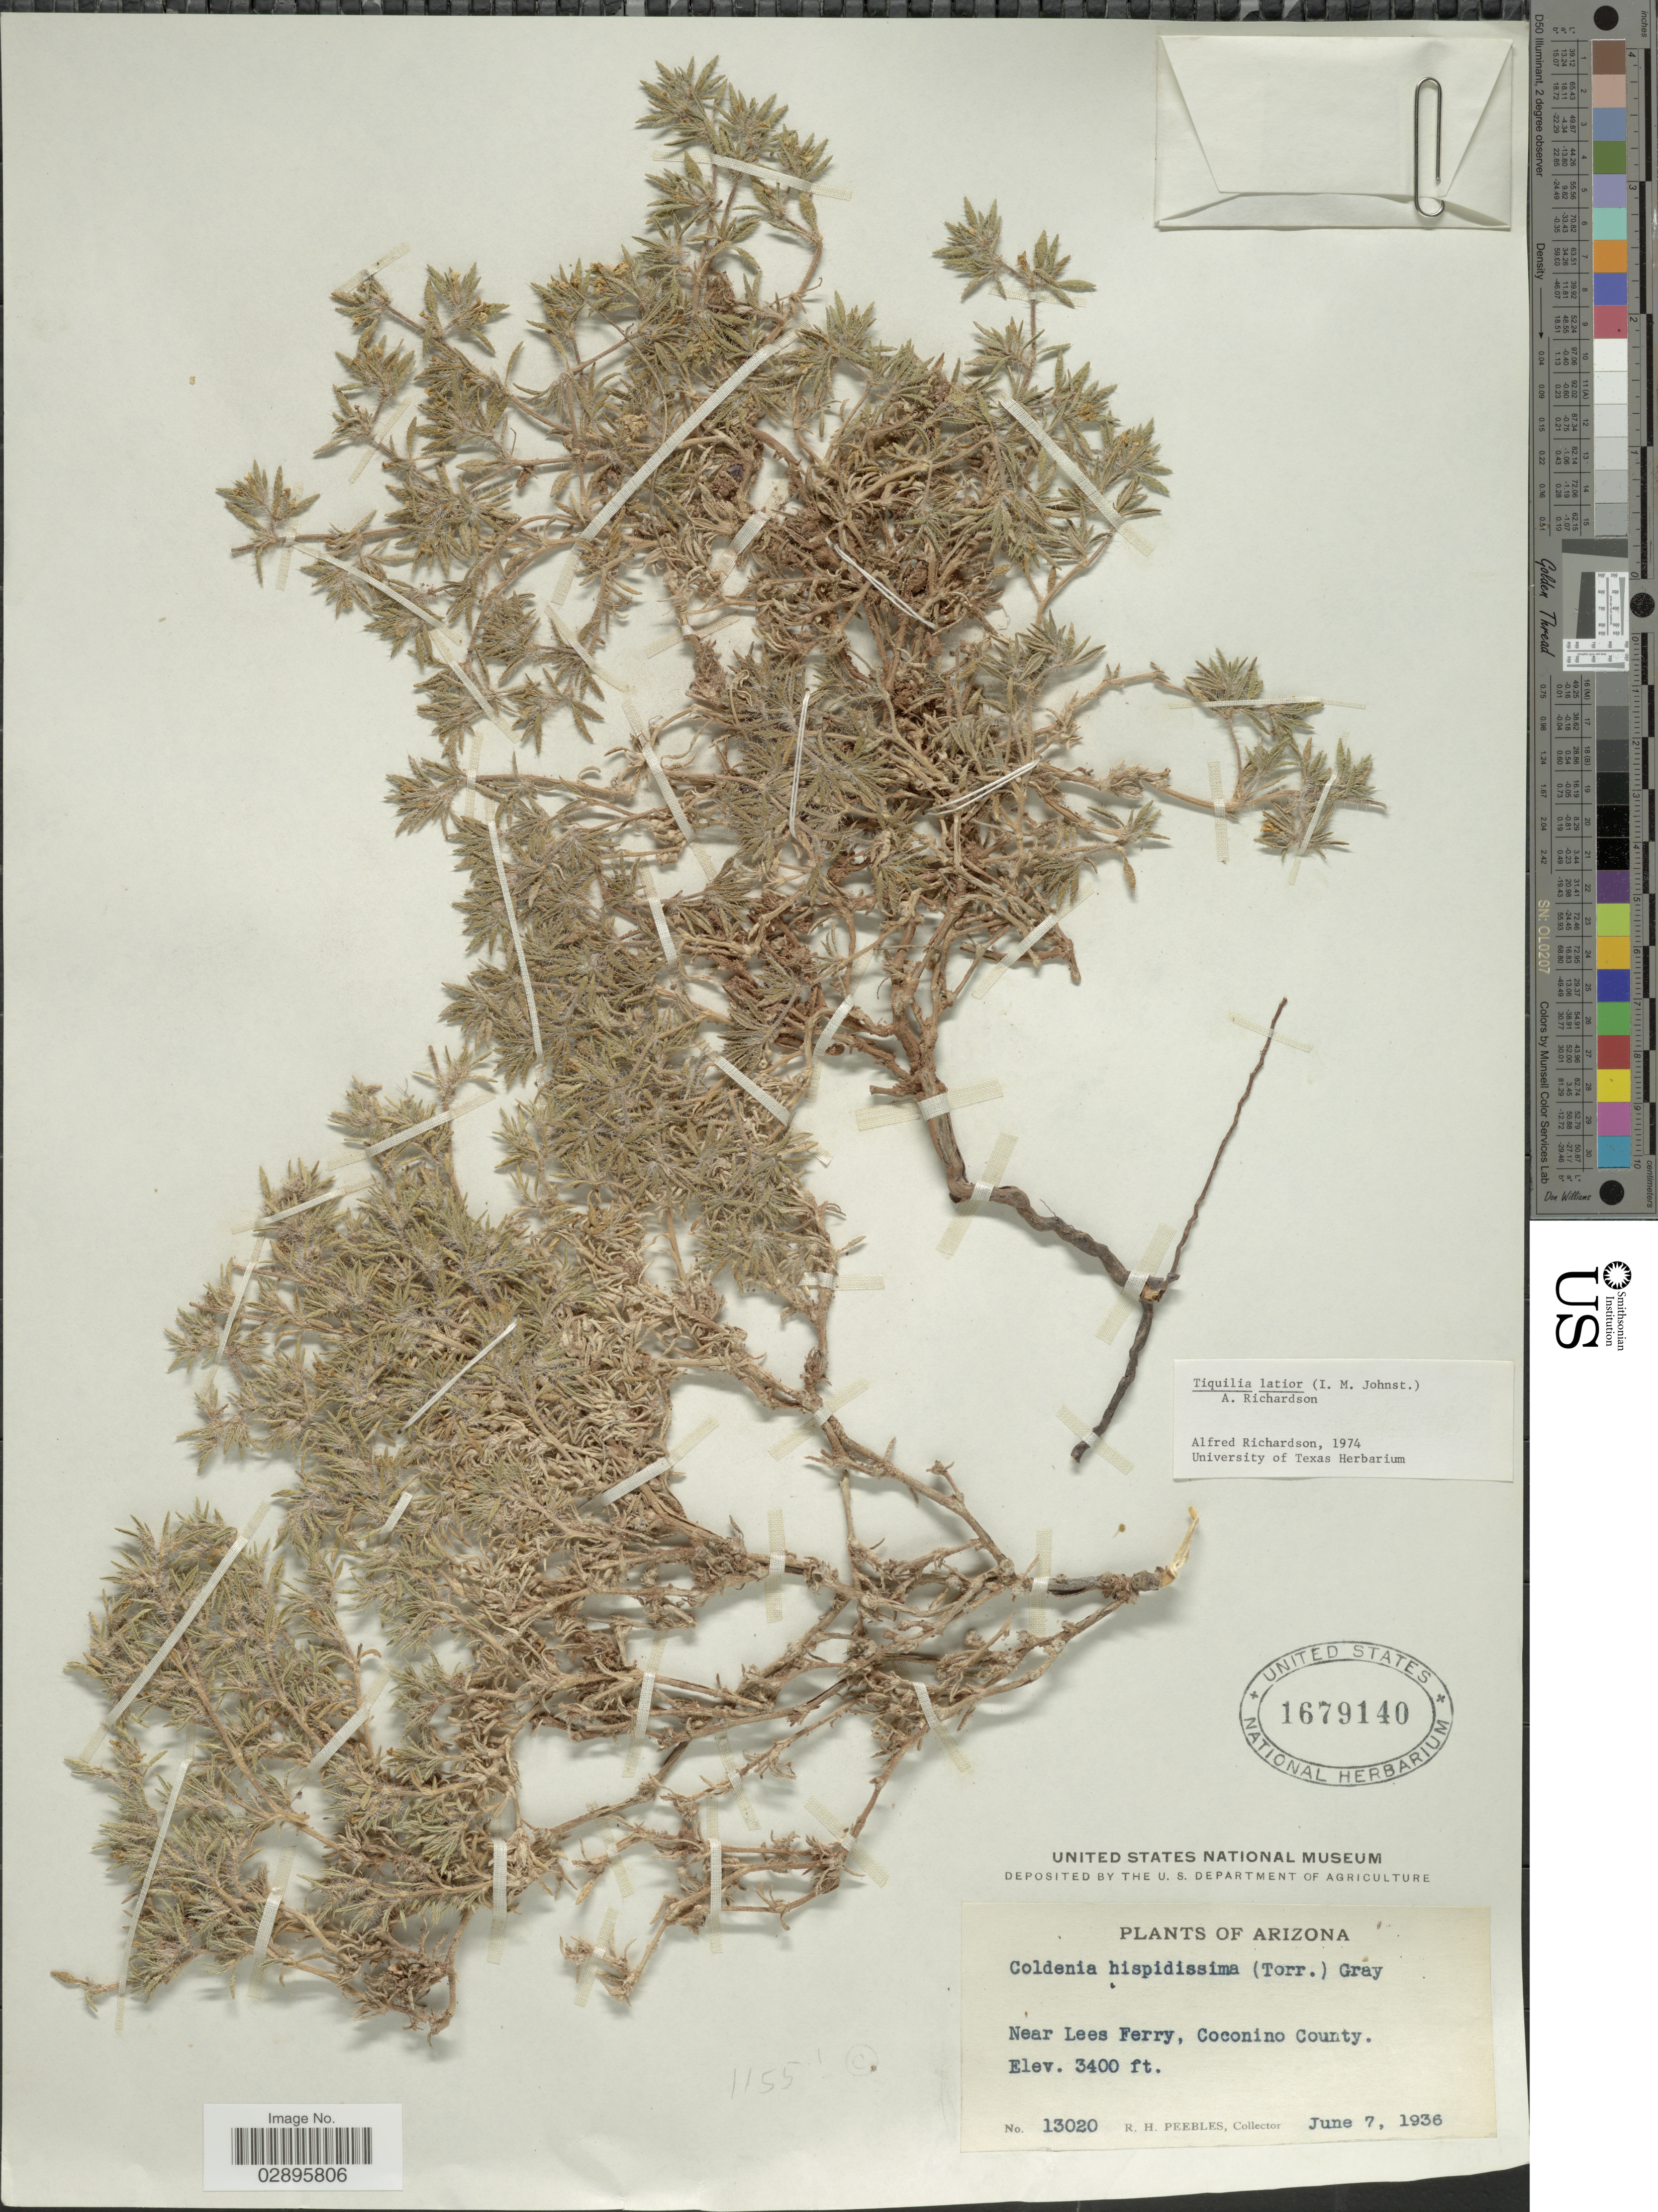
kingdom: Plantae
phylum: Tracheophyta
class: Magnoliopsida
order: Boraginales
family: Ehretiaceae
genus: Tiquilia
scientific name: Tiquilia latior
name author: (I.M. Johnst.) A.T. Richardson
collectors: R. H. Peebles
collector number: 13020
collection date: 1936-06-07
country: United States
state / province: Arizona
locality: Near Lees Ferry, Coconino County.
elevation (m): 1036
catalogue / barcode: US 1679140